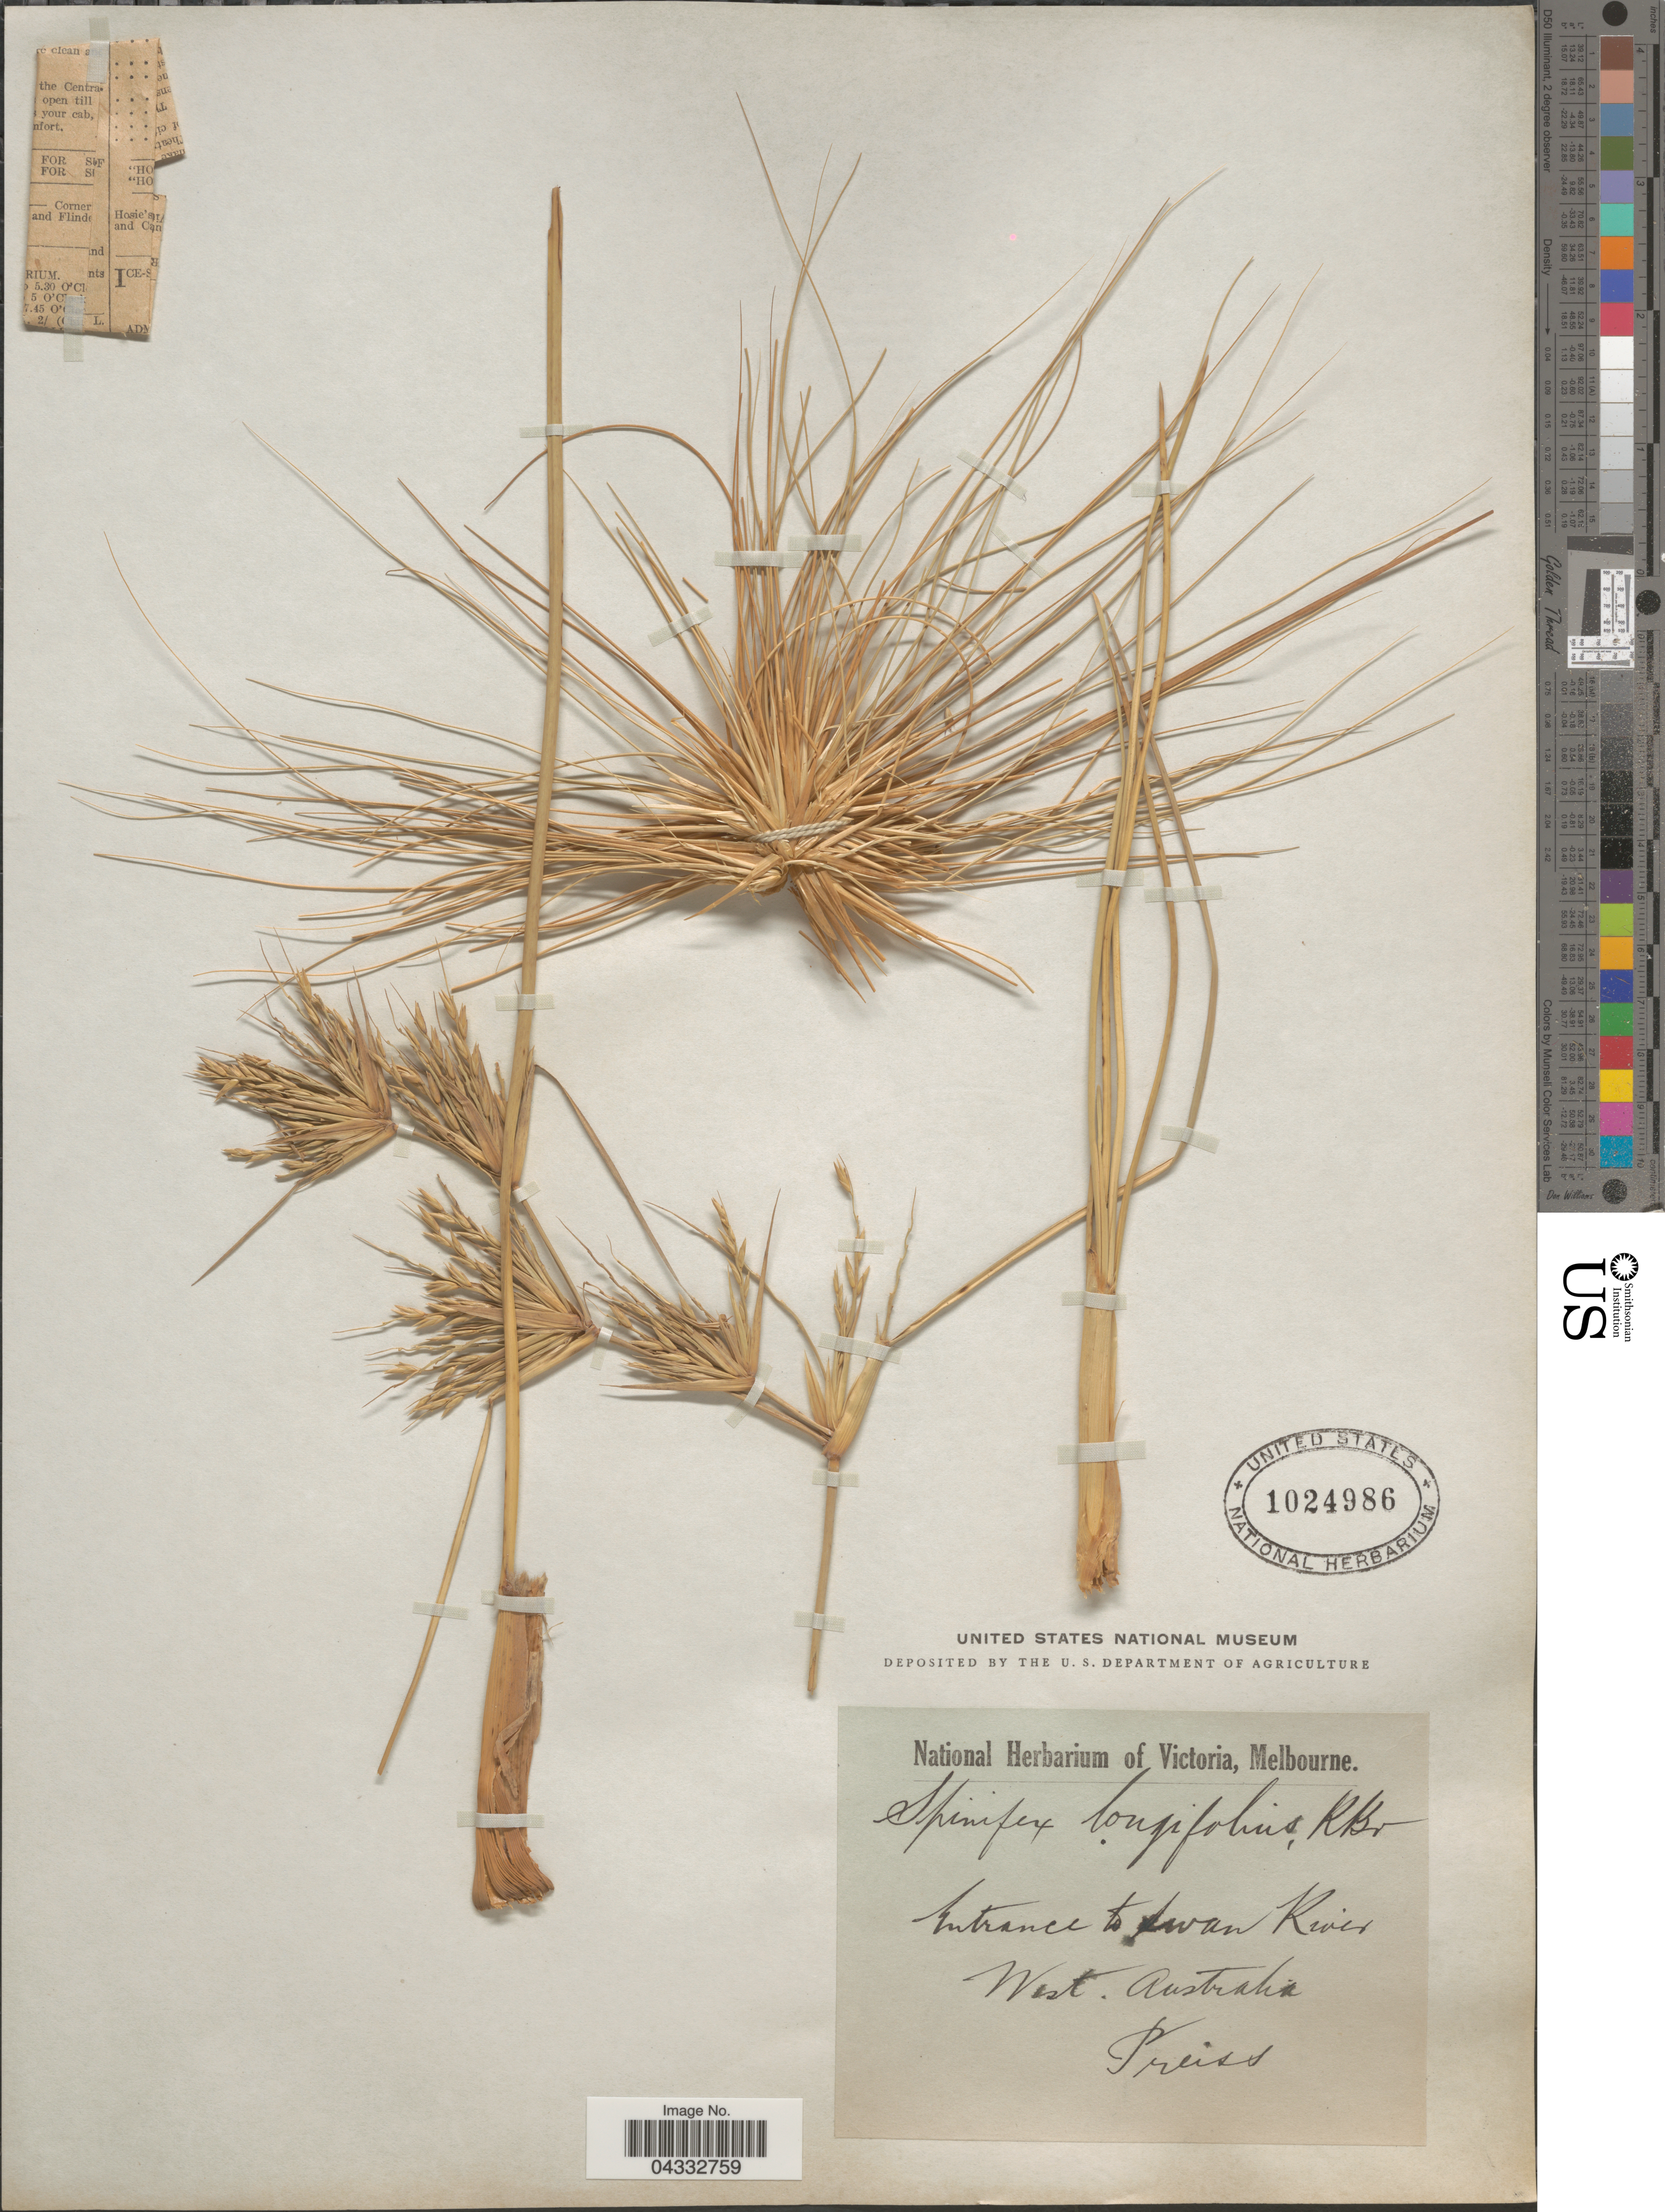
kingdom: Plantae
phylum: Tracheophyta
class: Liliopsida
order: Poales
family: Poaceae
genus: Spinifex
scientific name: Spinifex longifolius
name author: R. Br.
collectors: Preiss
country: Australia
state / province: Western Australia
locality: Entrance to Swan River.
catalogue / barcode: US 1024986